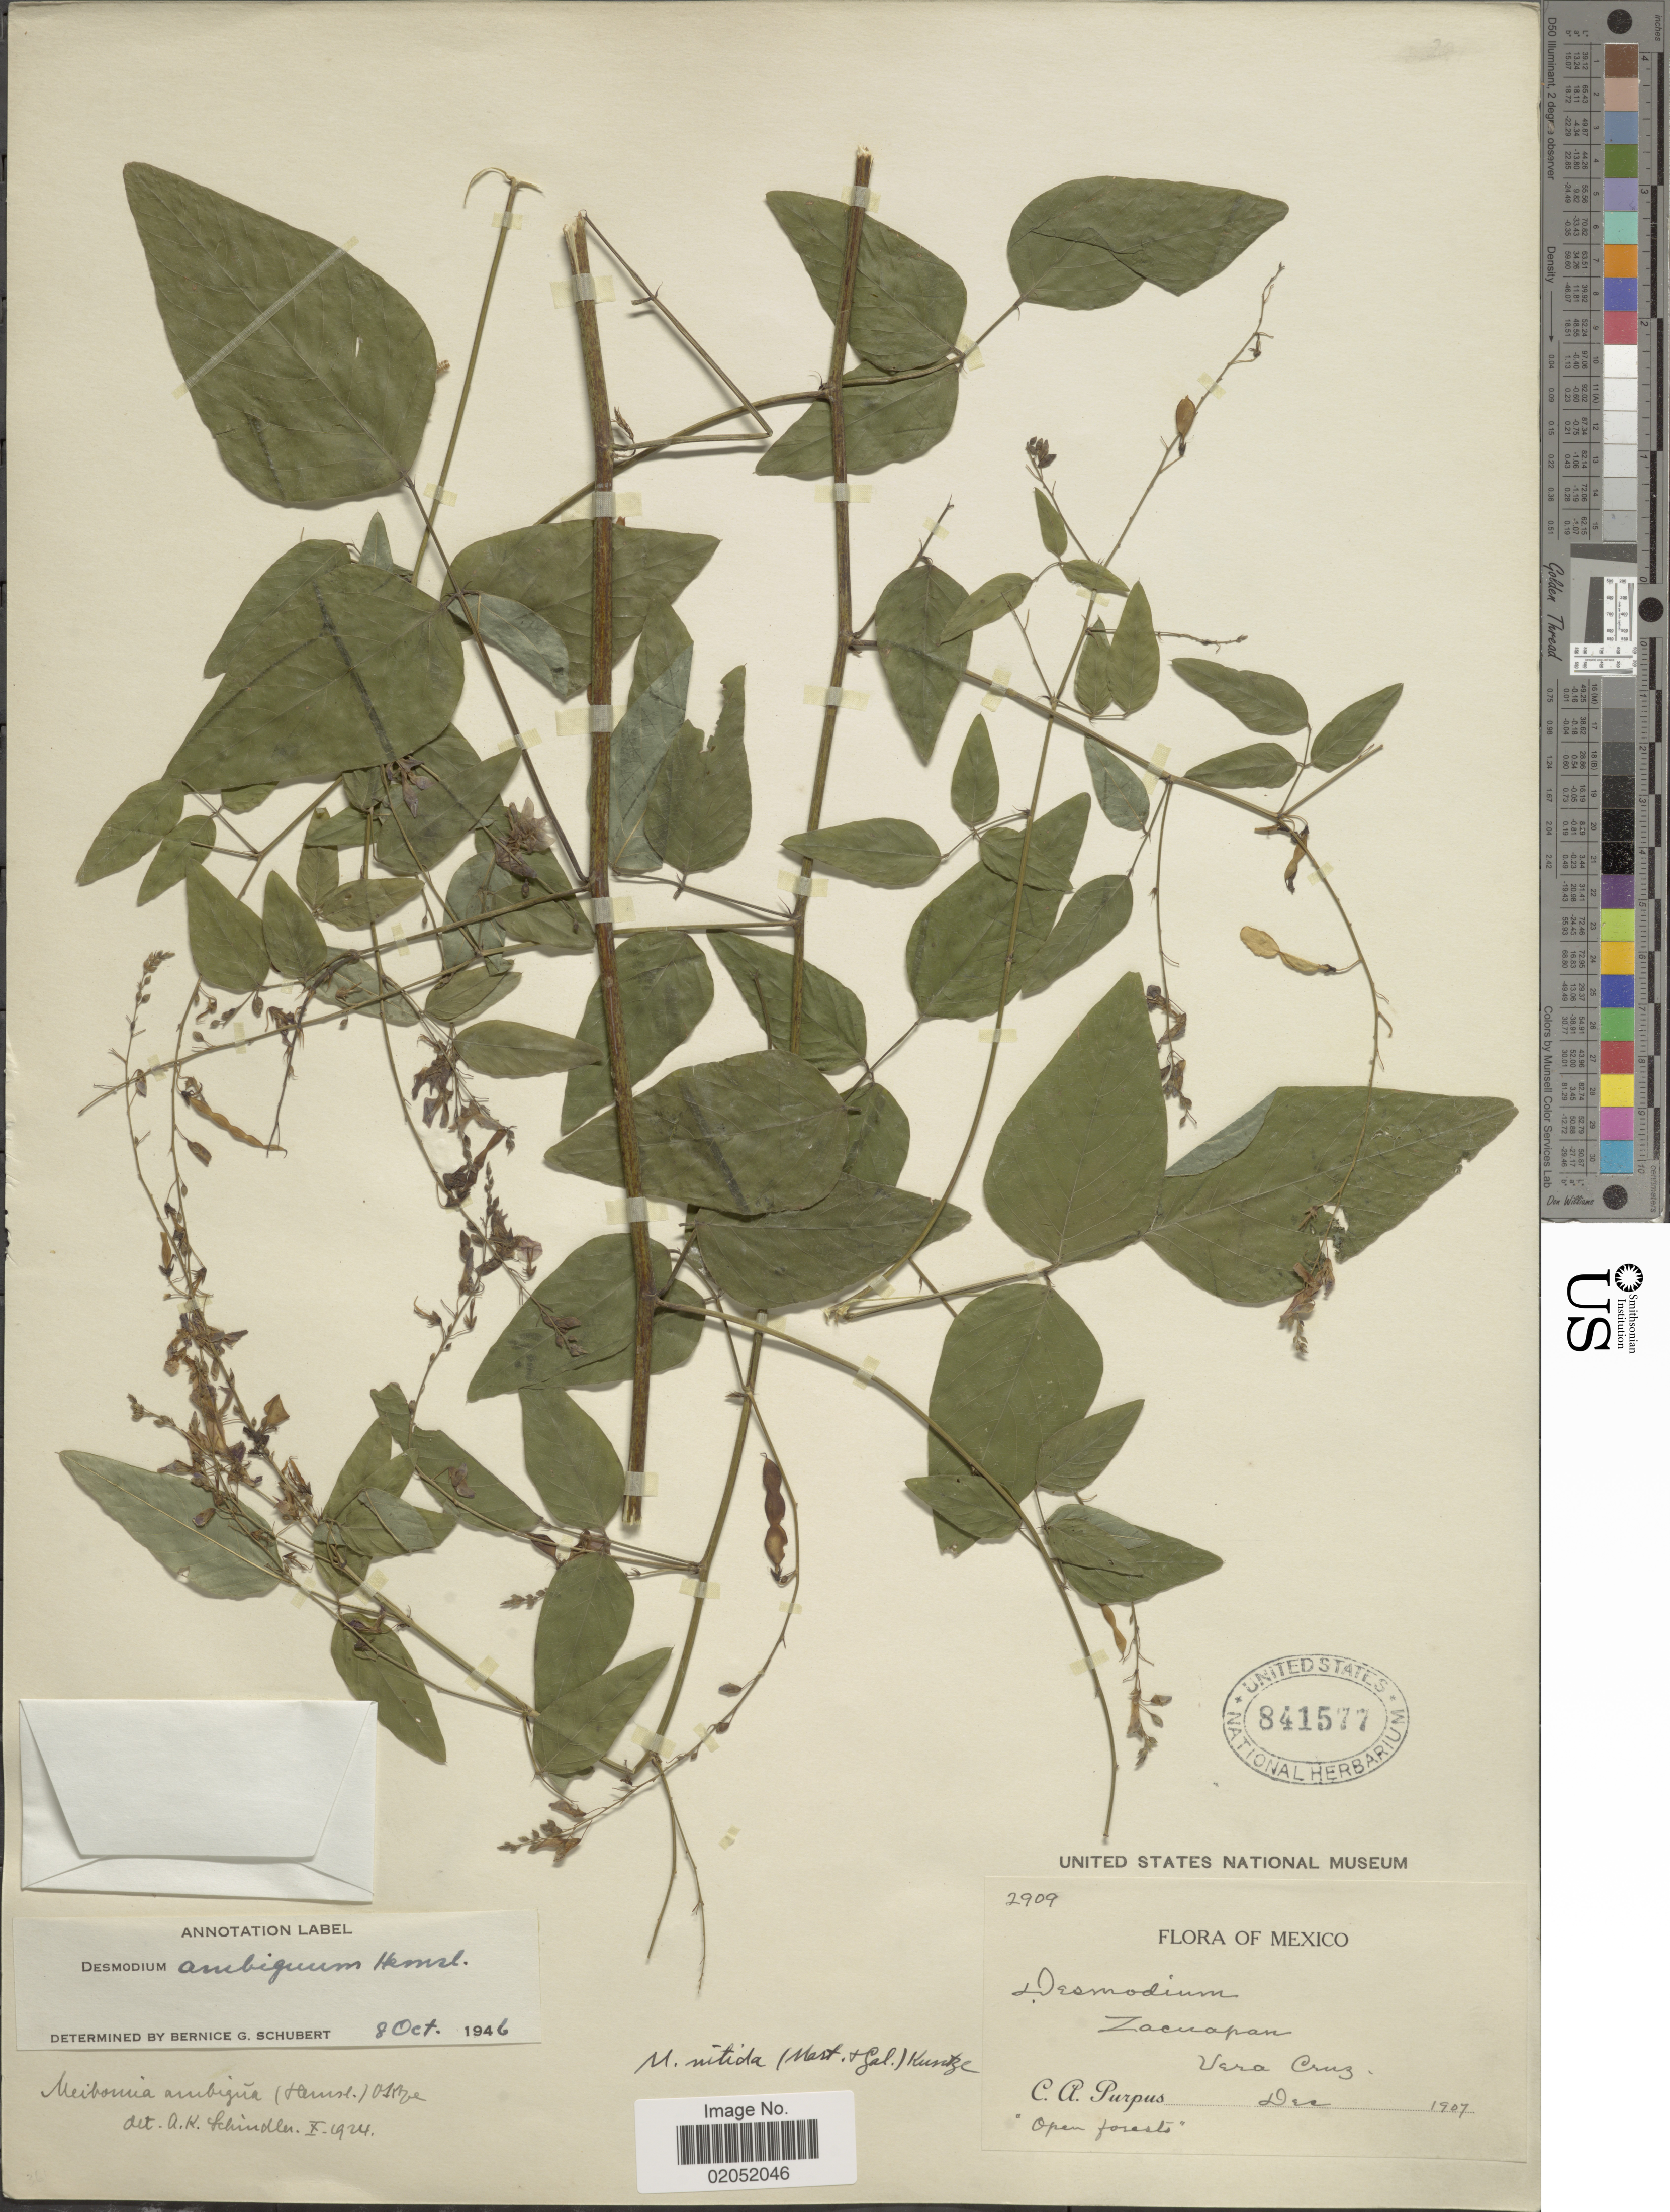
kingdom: Plantae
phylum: Tracheophyta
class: Magnoliopsida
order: Fabales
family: Fabaceae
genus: Desmodium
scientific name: Desmodium ambiguum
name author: Hemsl.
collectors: C. A. Purpus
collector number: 2909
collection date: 1907-12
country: Mexico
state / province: Veracruz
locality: Zacuapan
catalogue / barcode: US 841577